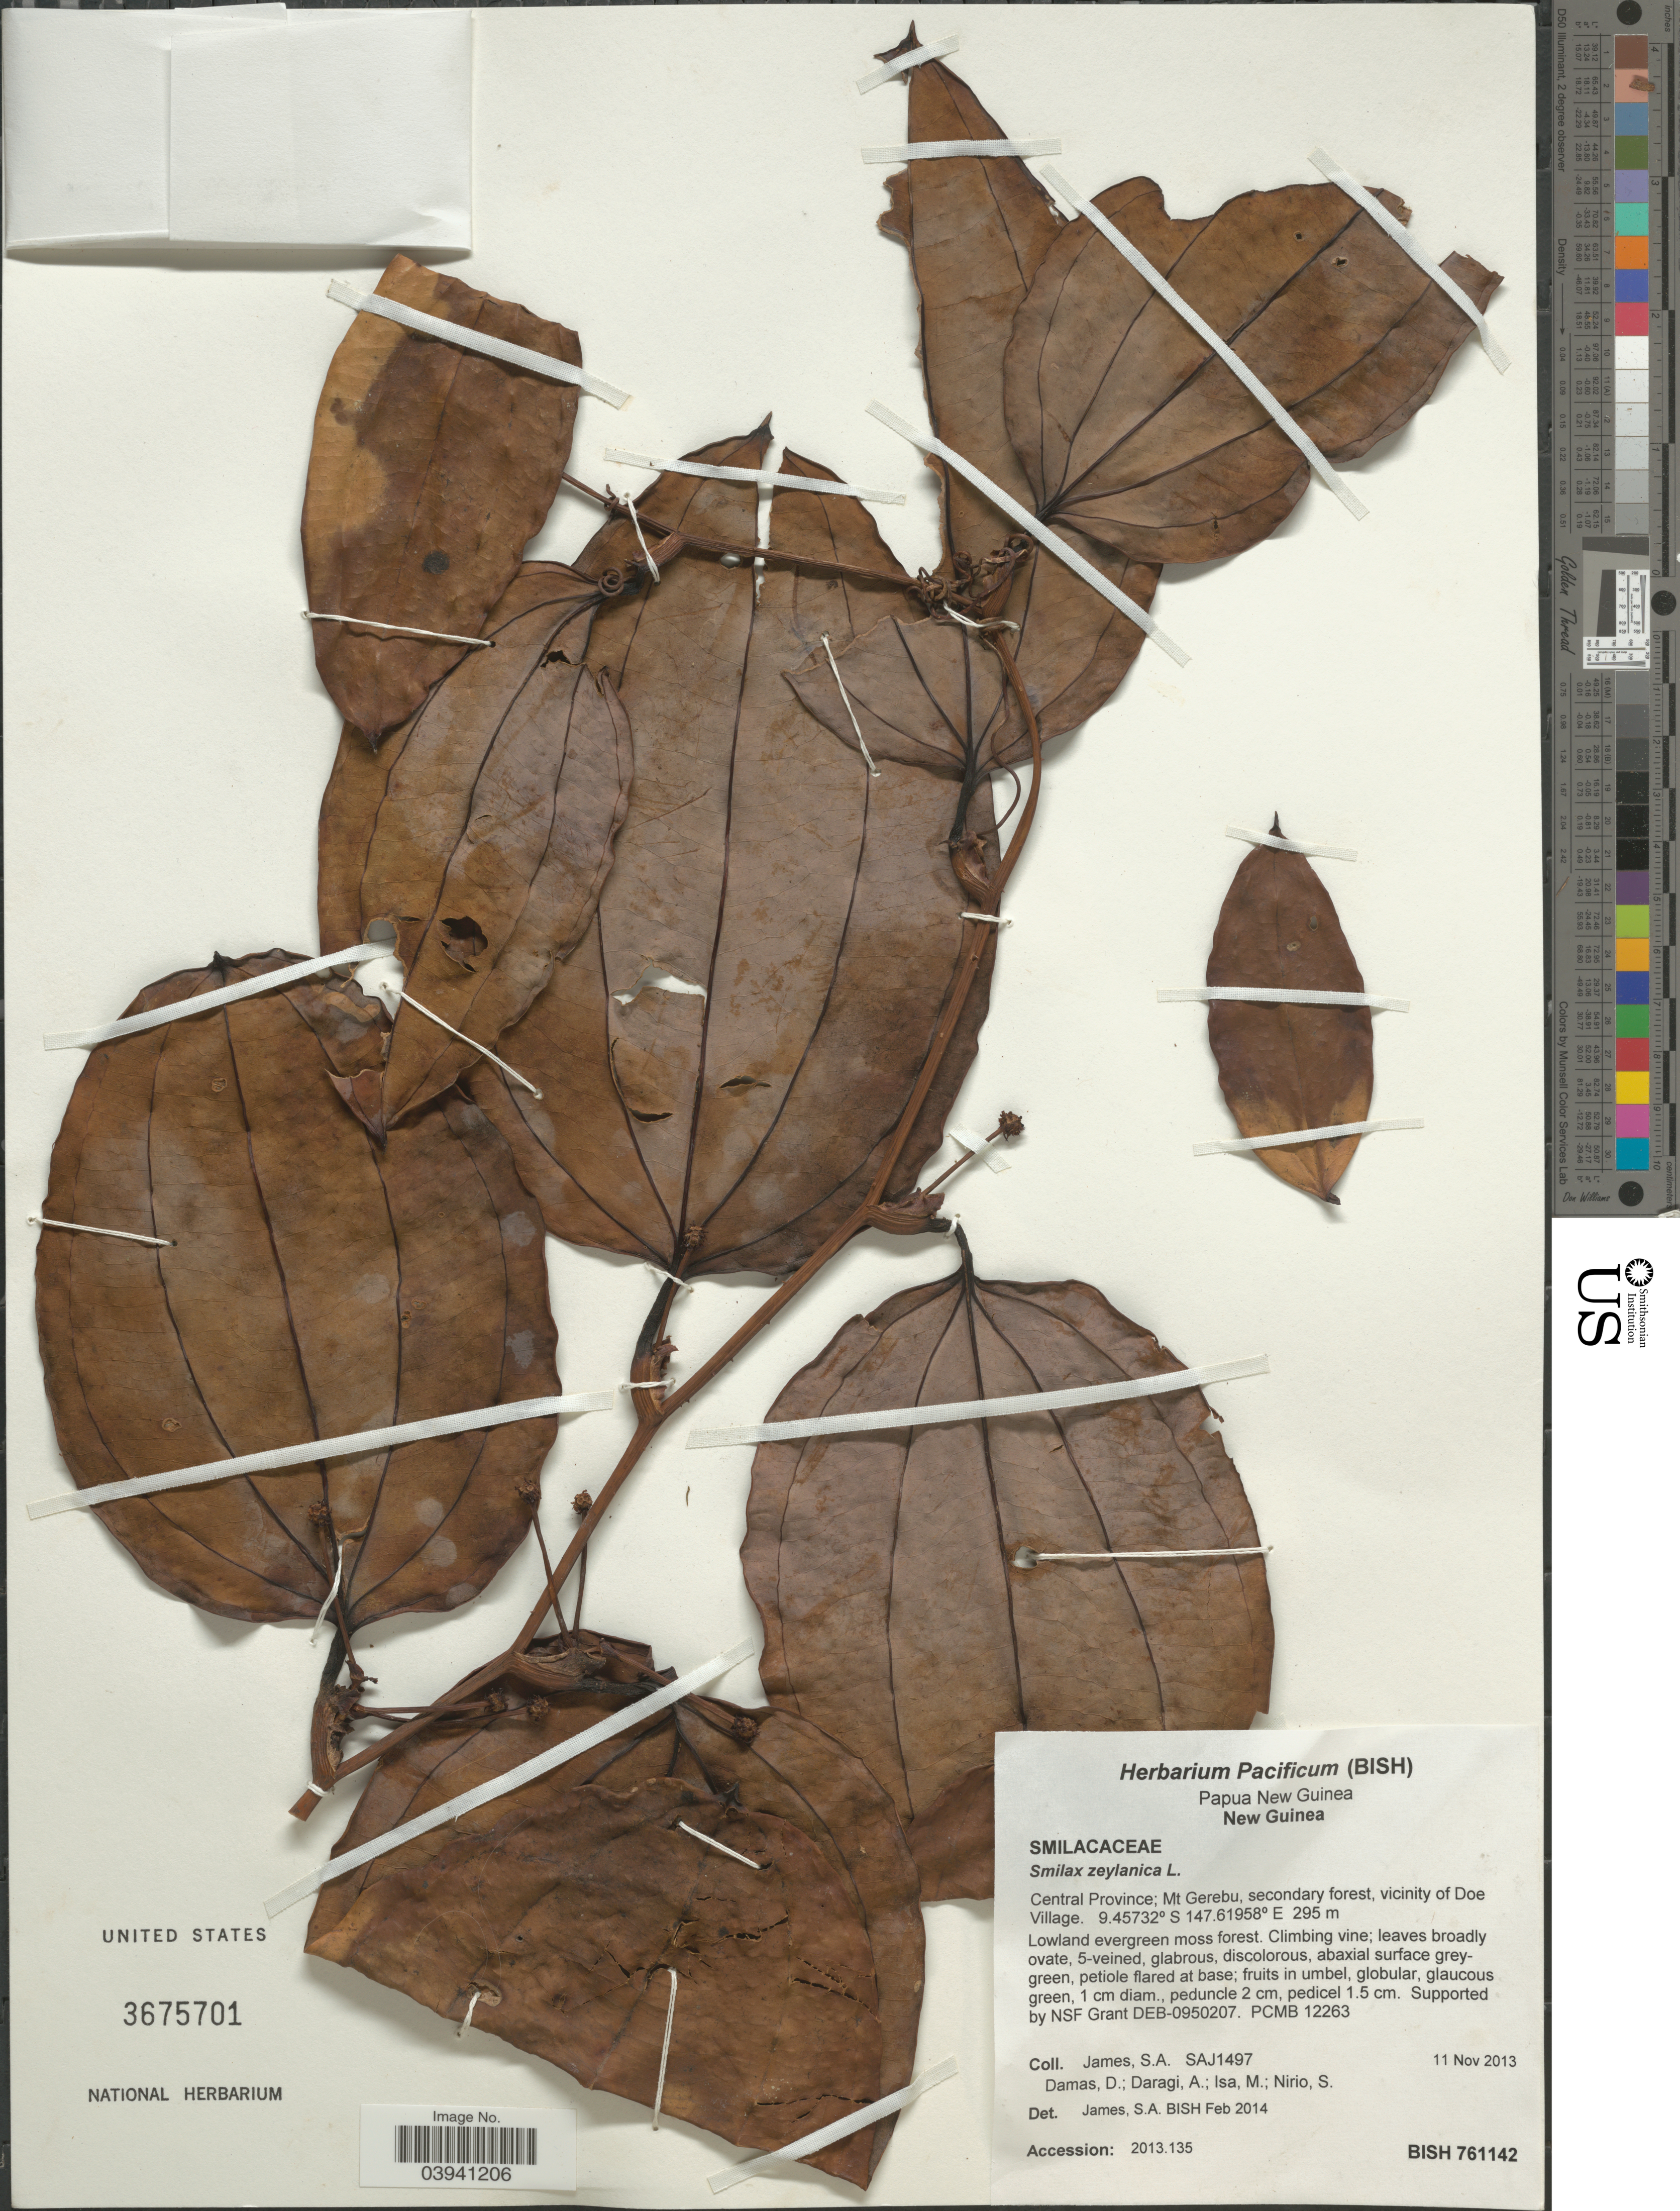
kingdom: Plantae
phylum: Tracheophyta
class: Liliopsida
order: Liliales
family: Smilacaceae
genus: Smilax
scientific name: Smilax zeylanica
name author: L.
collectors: S. James, D. Damas, A. Daragi, M. Isa & S. Nirio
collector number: SAJ1497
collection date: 2013-11-11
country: Papua New Guinea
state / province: Central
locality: Papua New Guinea. New Guinea. Mt Gerebu, secondary forest, vicinity of Doe Village.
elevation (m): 295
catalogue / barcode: US 3675701